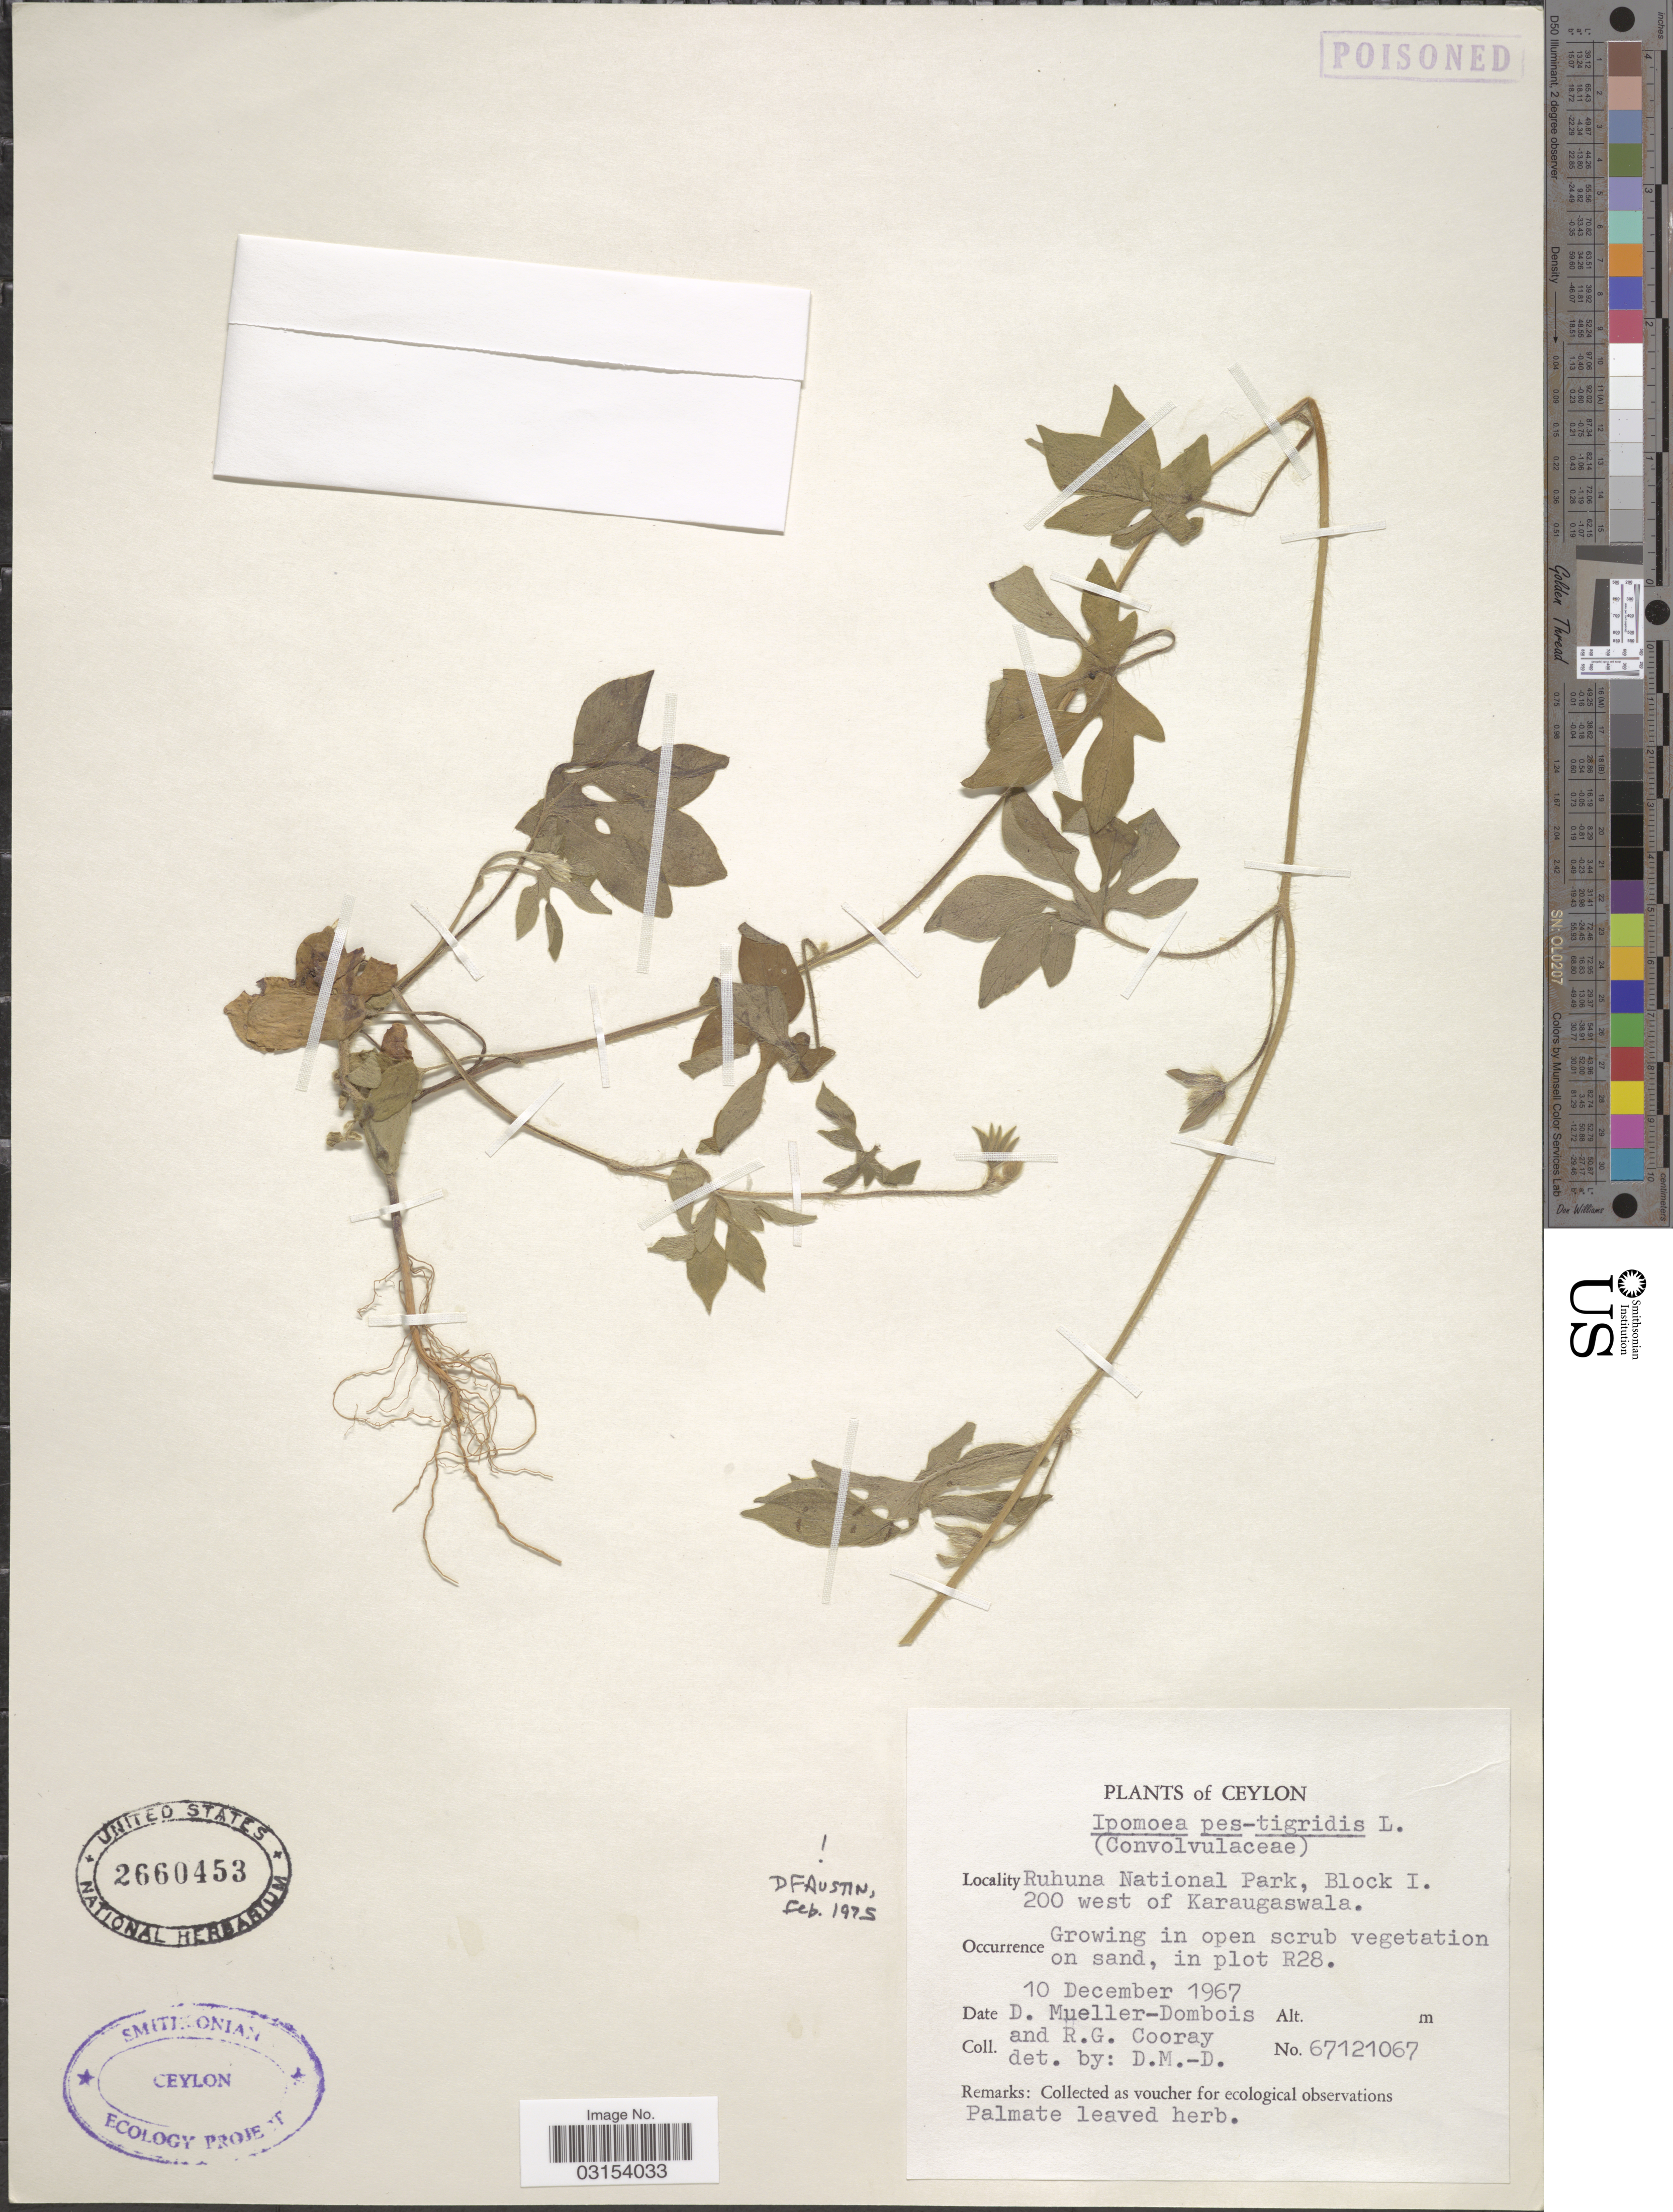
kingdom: Plantae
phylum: Tracheophyta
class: Magnoliopsida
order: Solanales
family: Convolvulaceae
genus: Ipomoea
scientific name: Ipomoea pes-tigridis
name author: L.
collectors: D. Mueller-Dombois & R. Cooray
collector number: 67121067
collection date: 1967-12-10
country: Sri Lanka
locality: Ceylon. Ruhuna National Park, Block I. 200 west of Karaugaswala. In plot R28.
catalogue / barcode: US 2660453